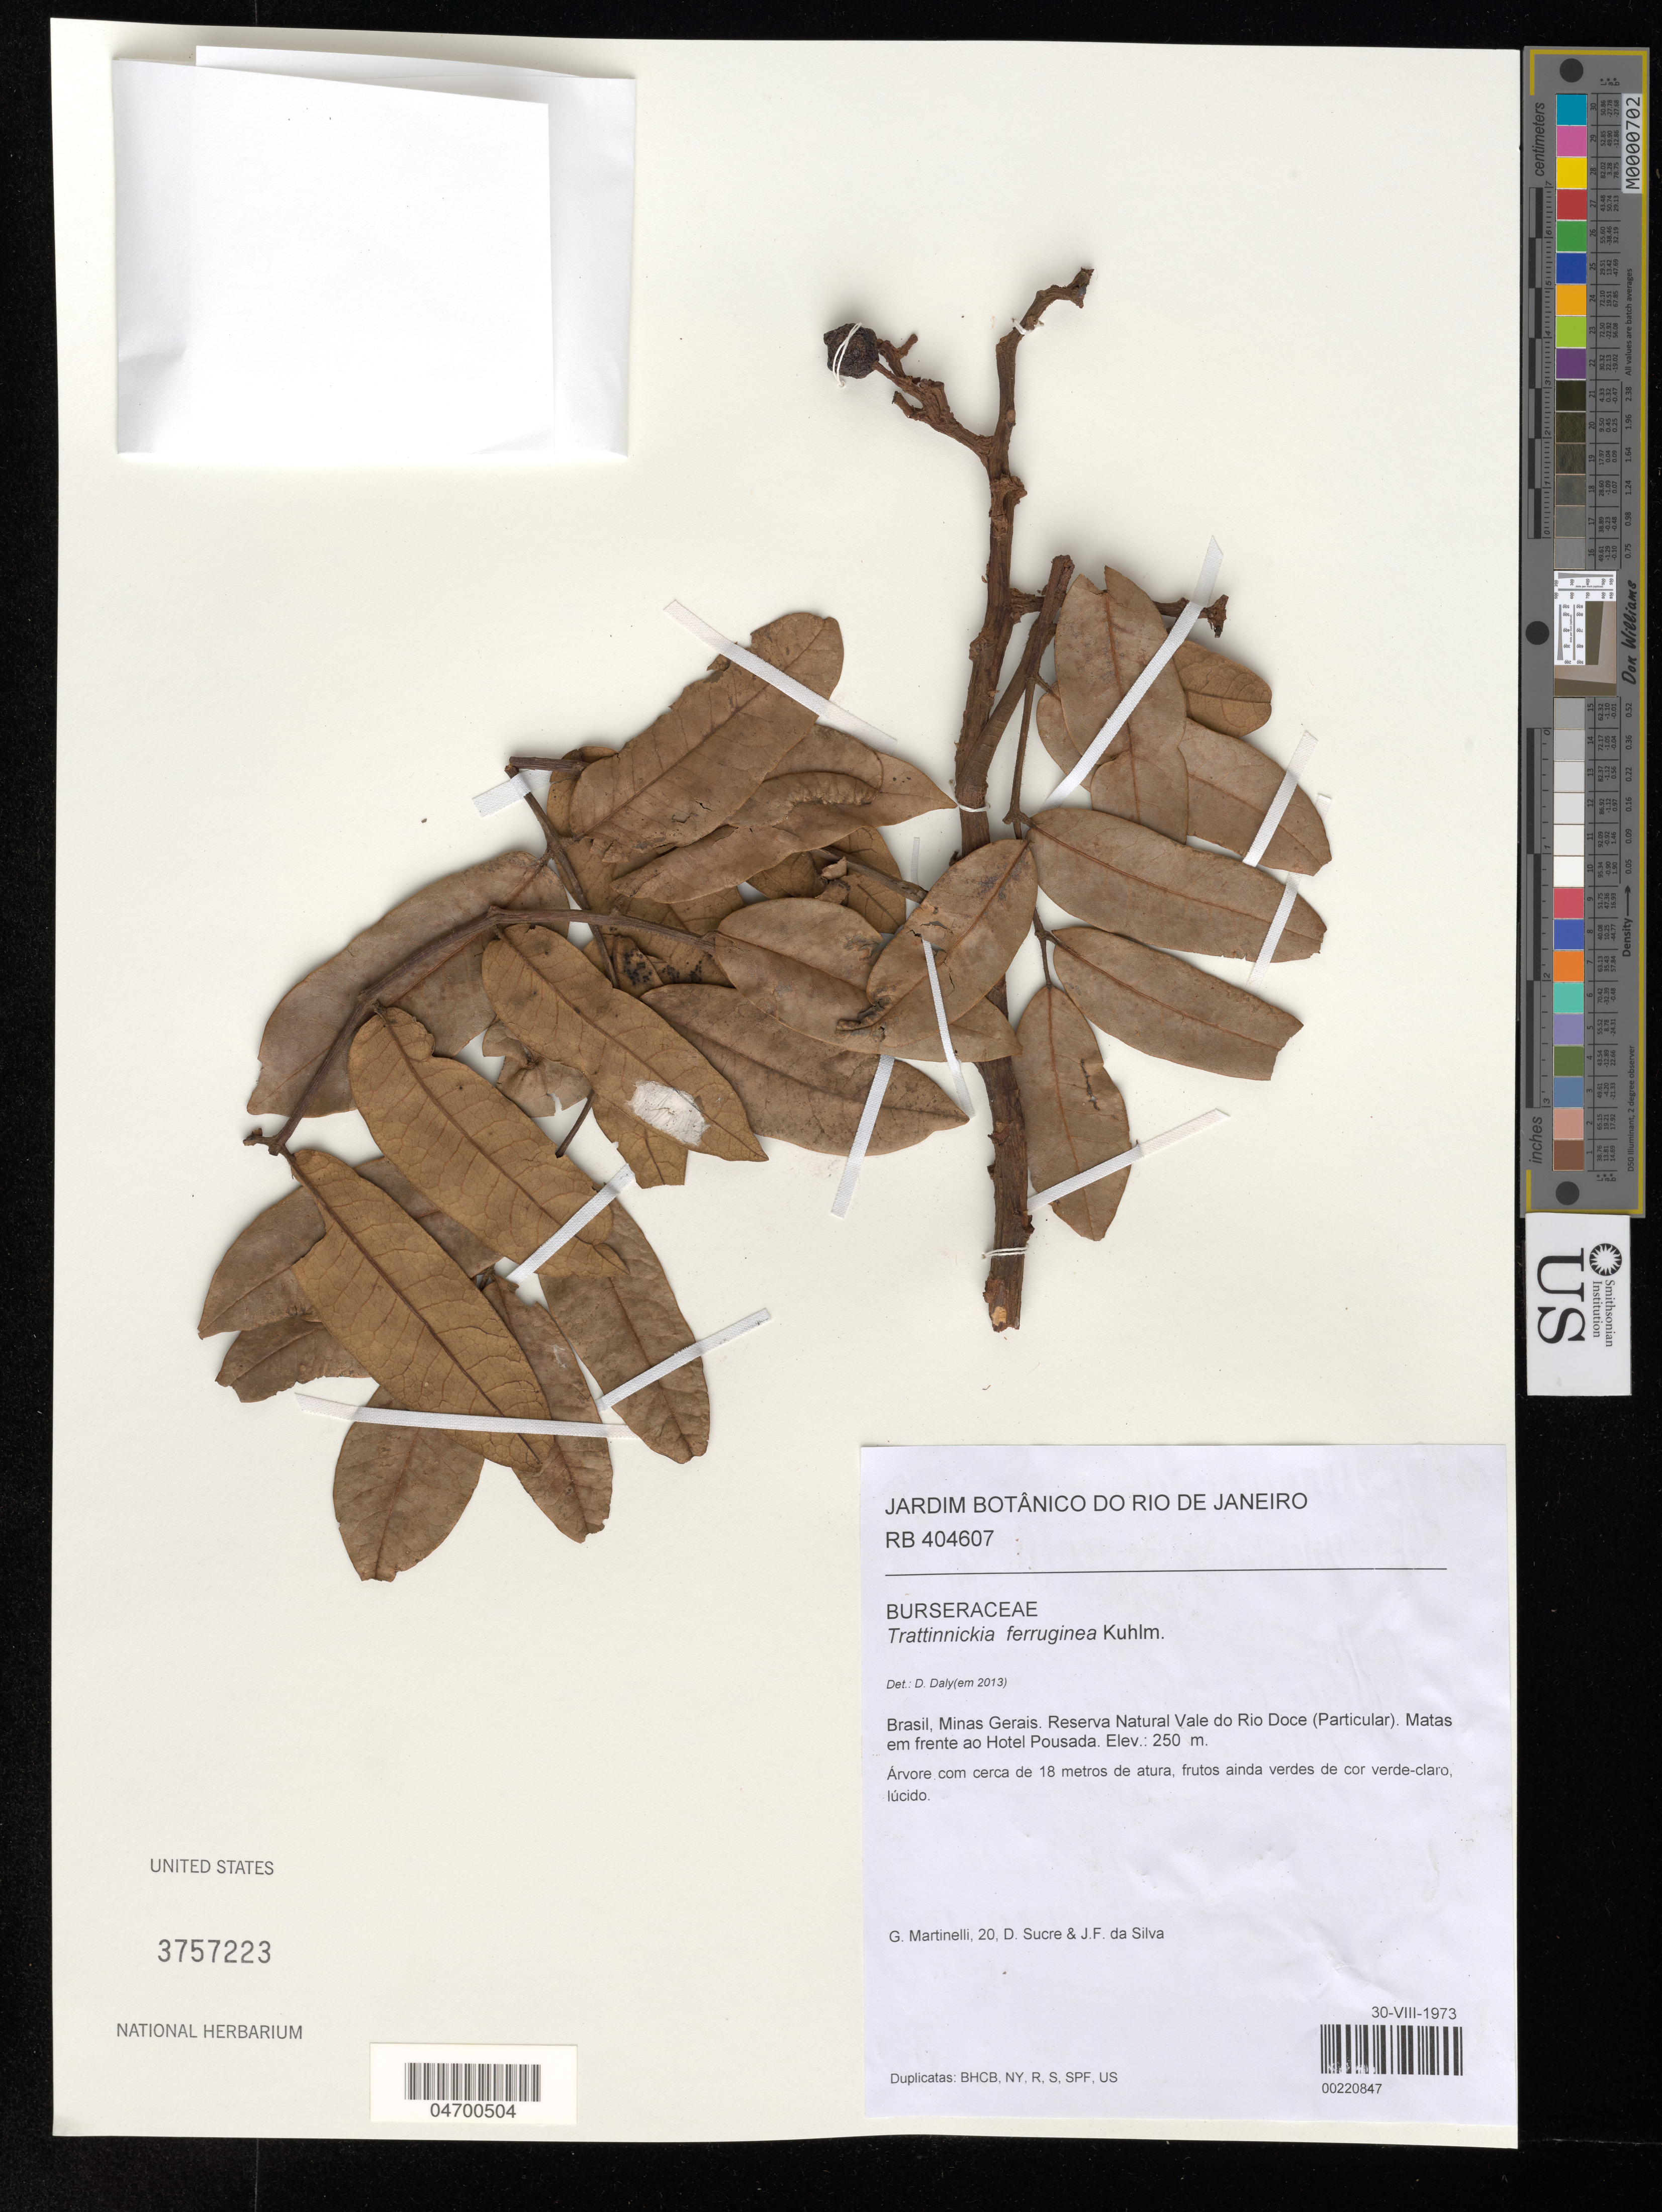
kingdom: Plantae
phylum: Tracheophyta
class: Magnoliopsida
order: Sapindales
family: Burseraceae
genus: Trattinnickia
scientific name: Trattinnickia ferruginea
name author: Kuhlm.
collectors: G. Martinelli, D. Sucre & J. F. Silva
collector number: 20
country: Brazil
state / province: Minas Gerais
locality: Reserva Natural Vale do Rio Doce (Particular). Matas em frente ao Hotel Pousada.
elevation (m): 250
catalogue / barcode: US 3757223